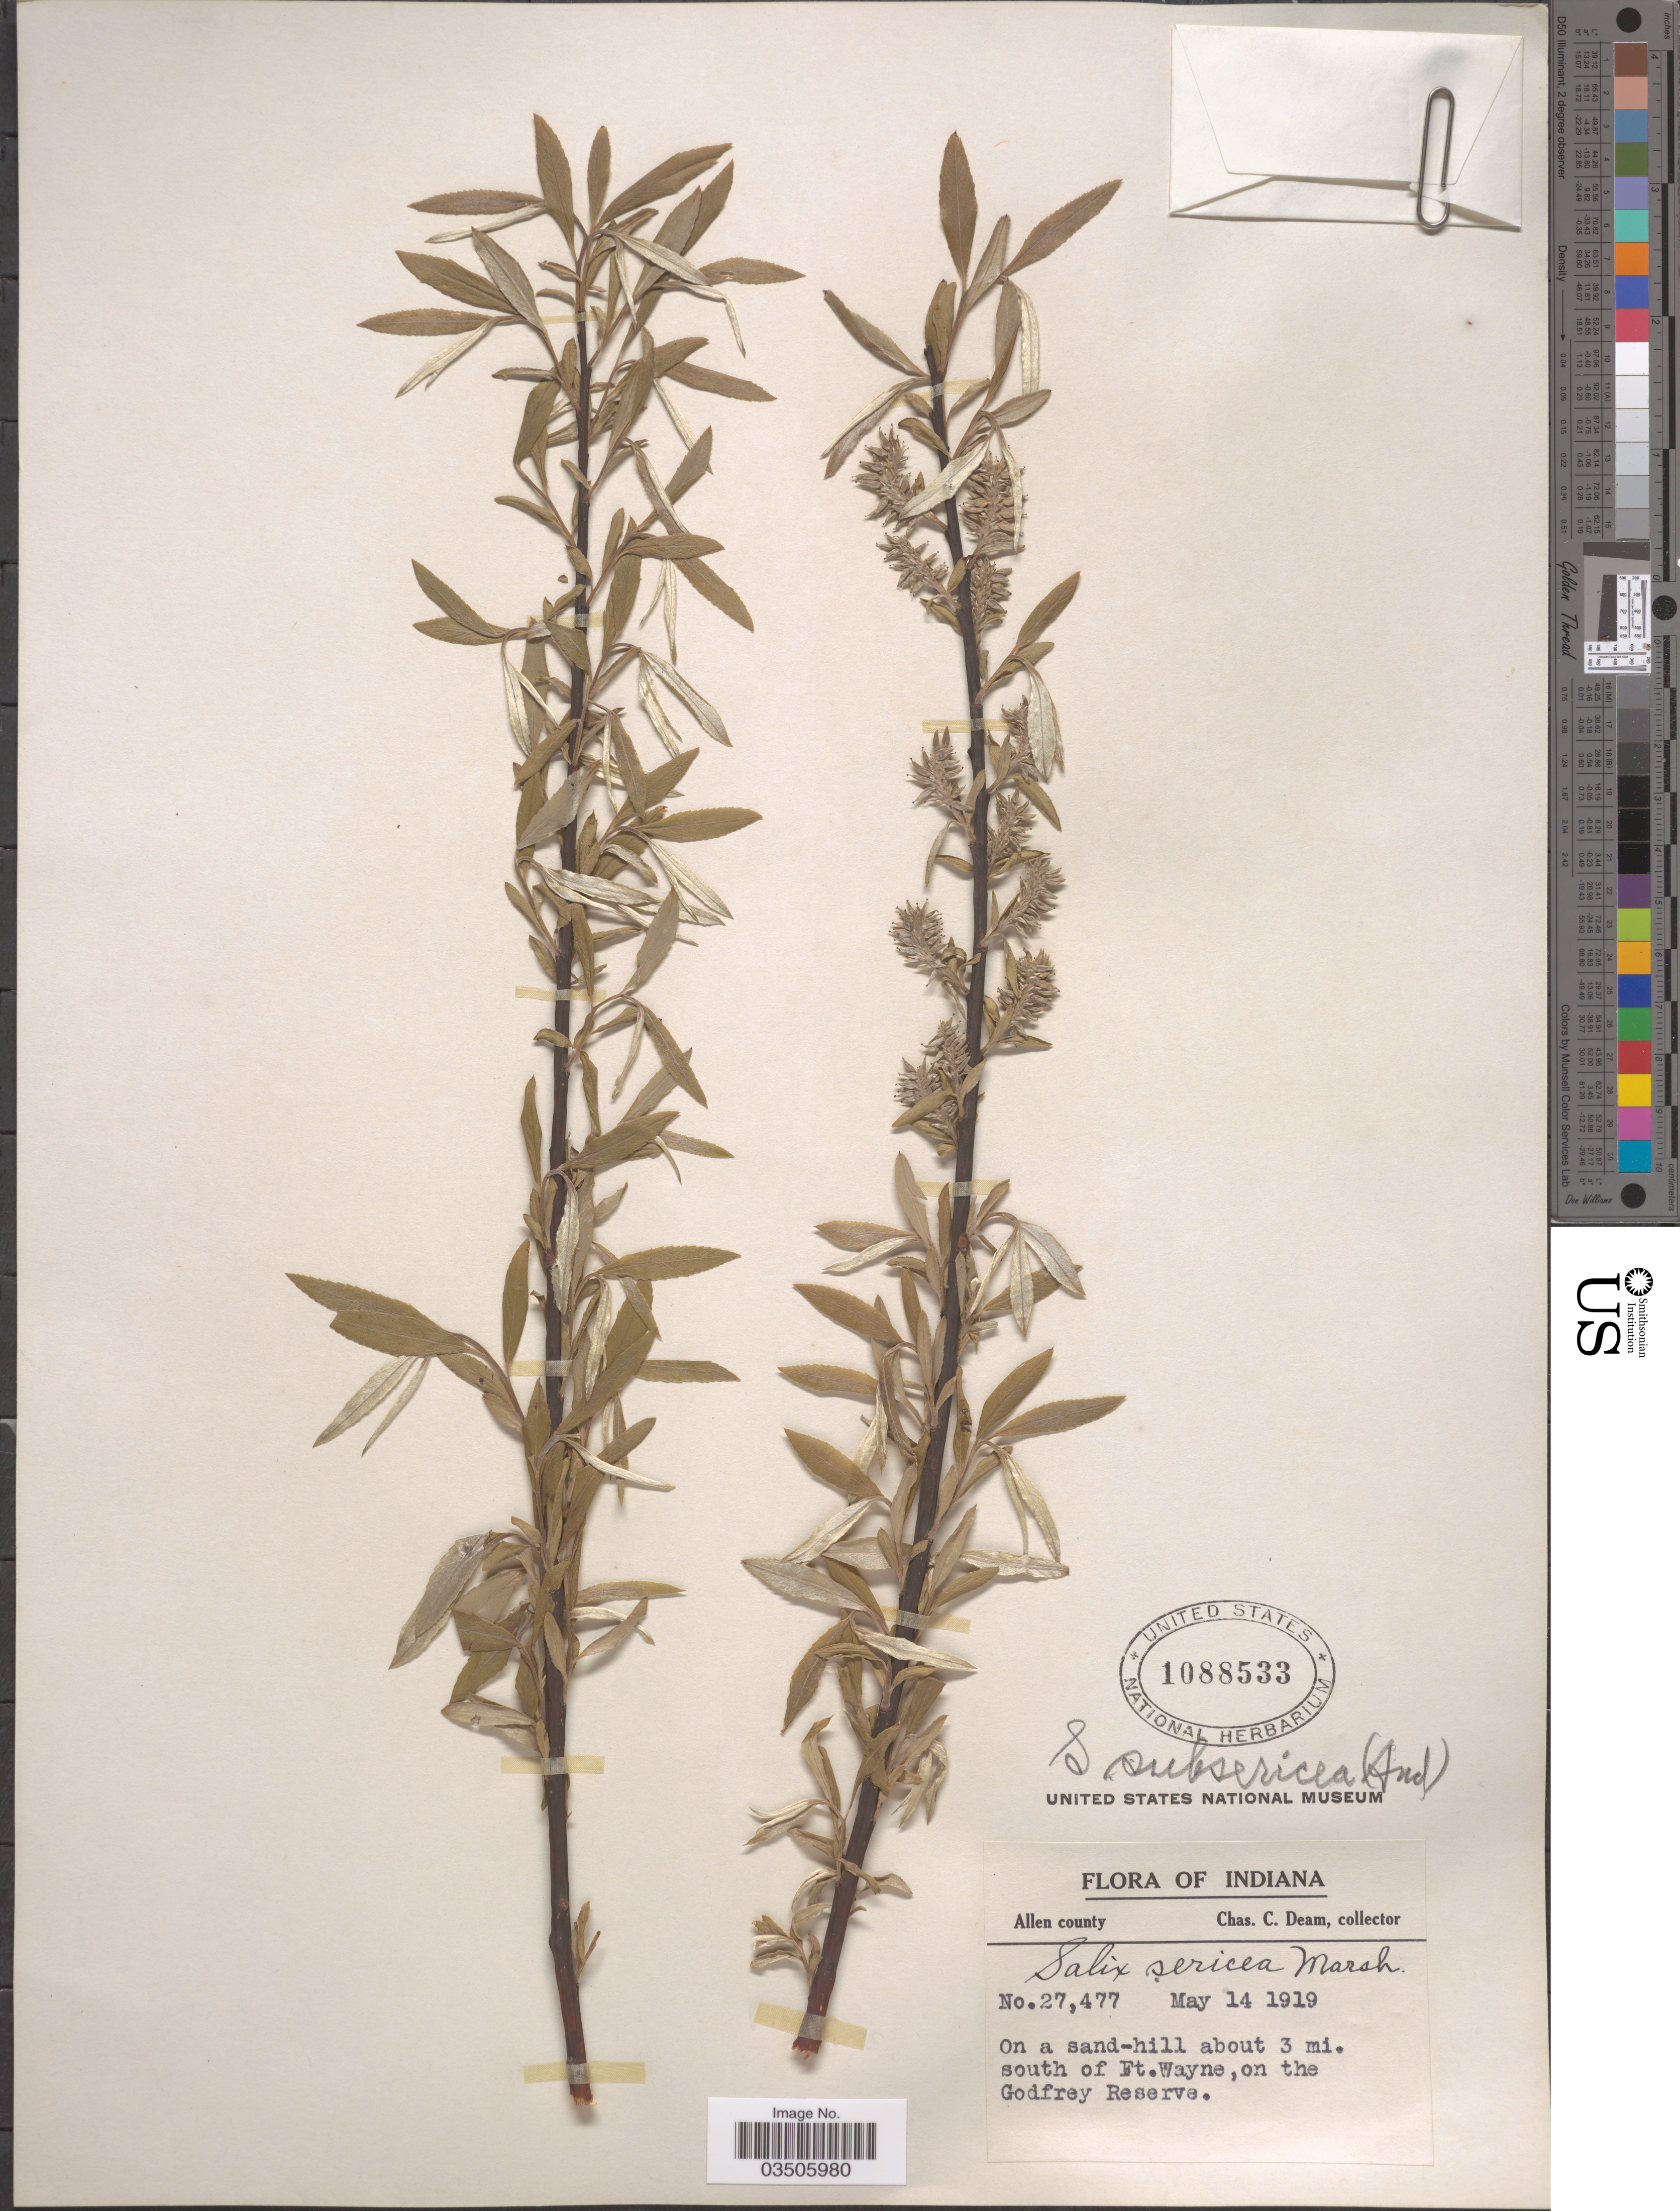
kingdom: Plantae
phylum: Tracheophyta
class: Magnoliopsida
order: Malpighiales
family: Salicaceae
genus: Salix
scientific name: Salix subsericea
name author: (Andersson) C.K. Schneid.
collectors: C. C. Deam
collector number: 27477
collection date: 1919-05-14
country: United States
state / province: Indiana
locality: Allen County. On a sand-hill about 3 mi. south of Ft. Wayne, on the Godfrey Reserve.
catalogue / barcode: US 1088533